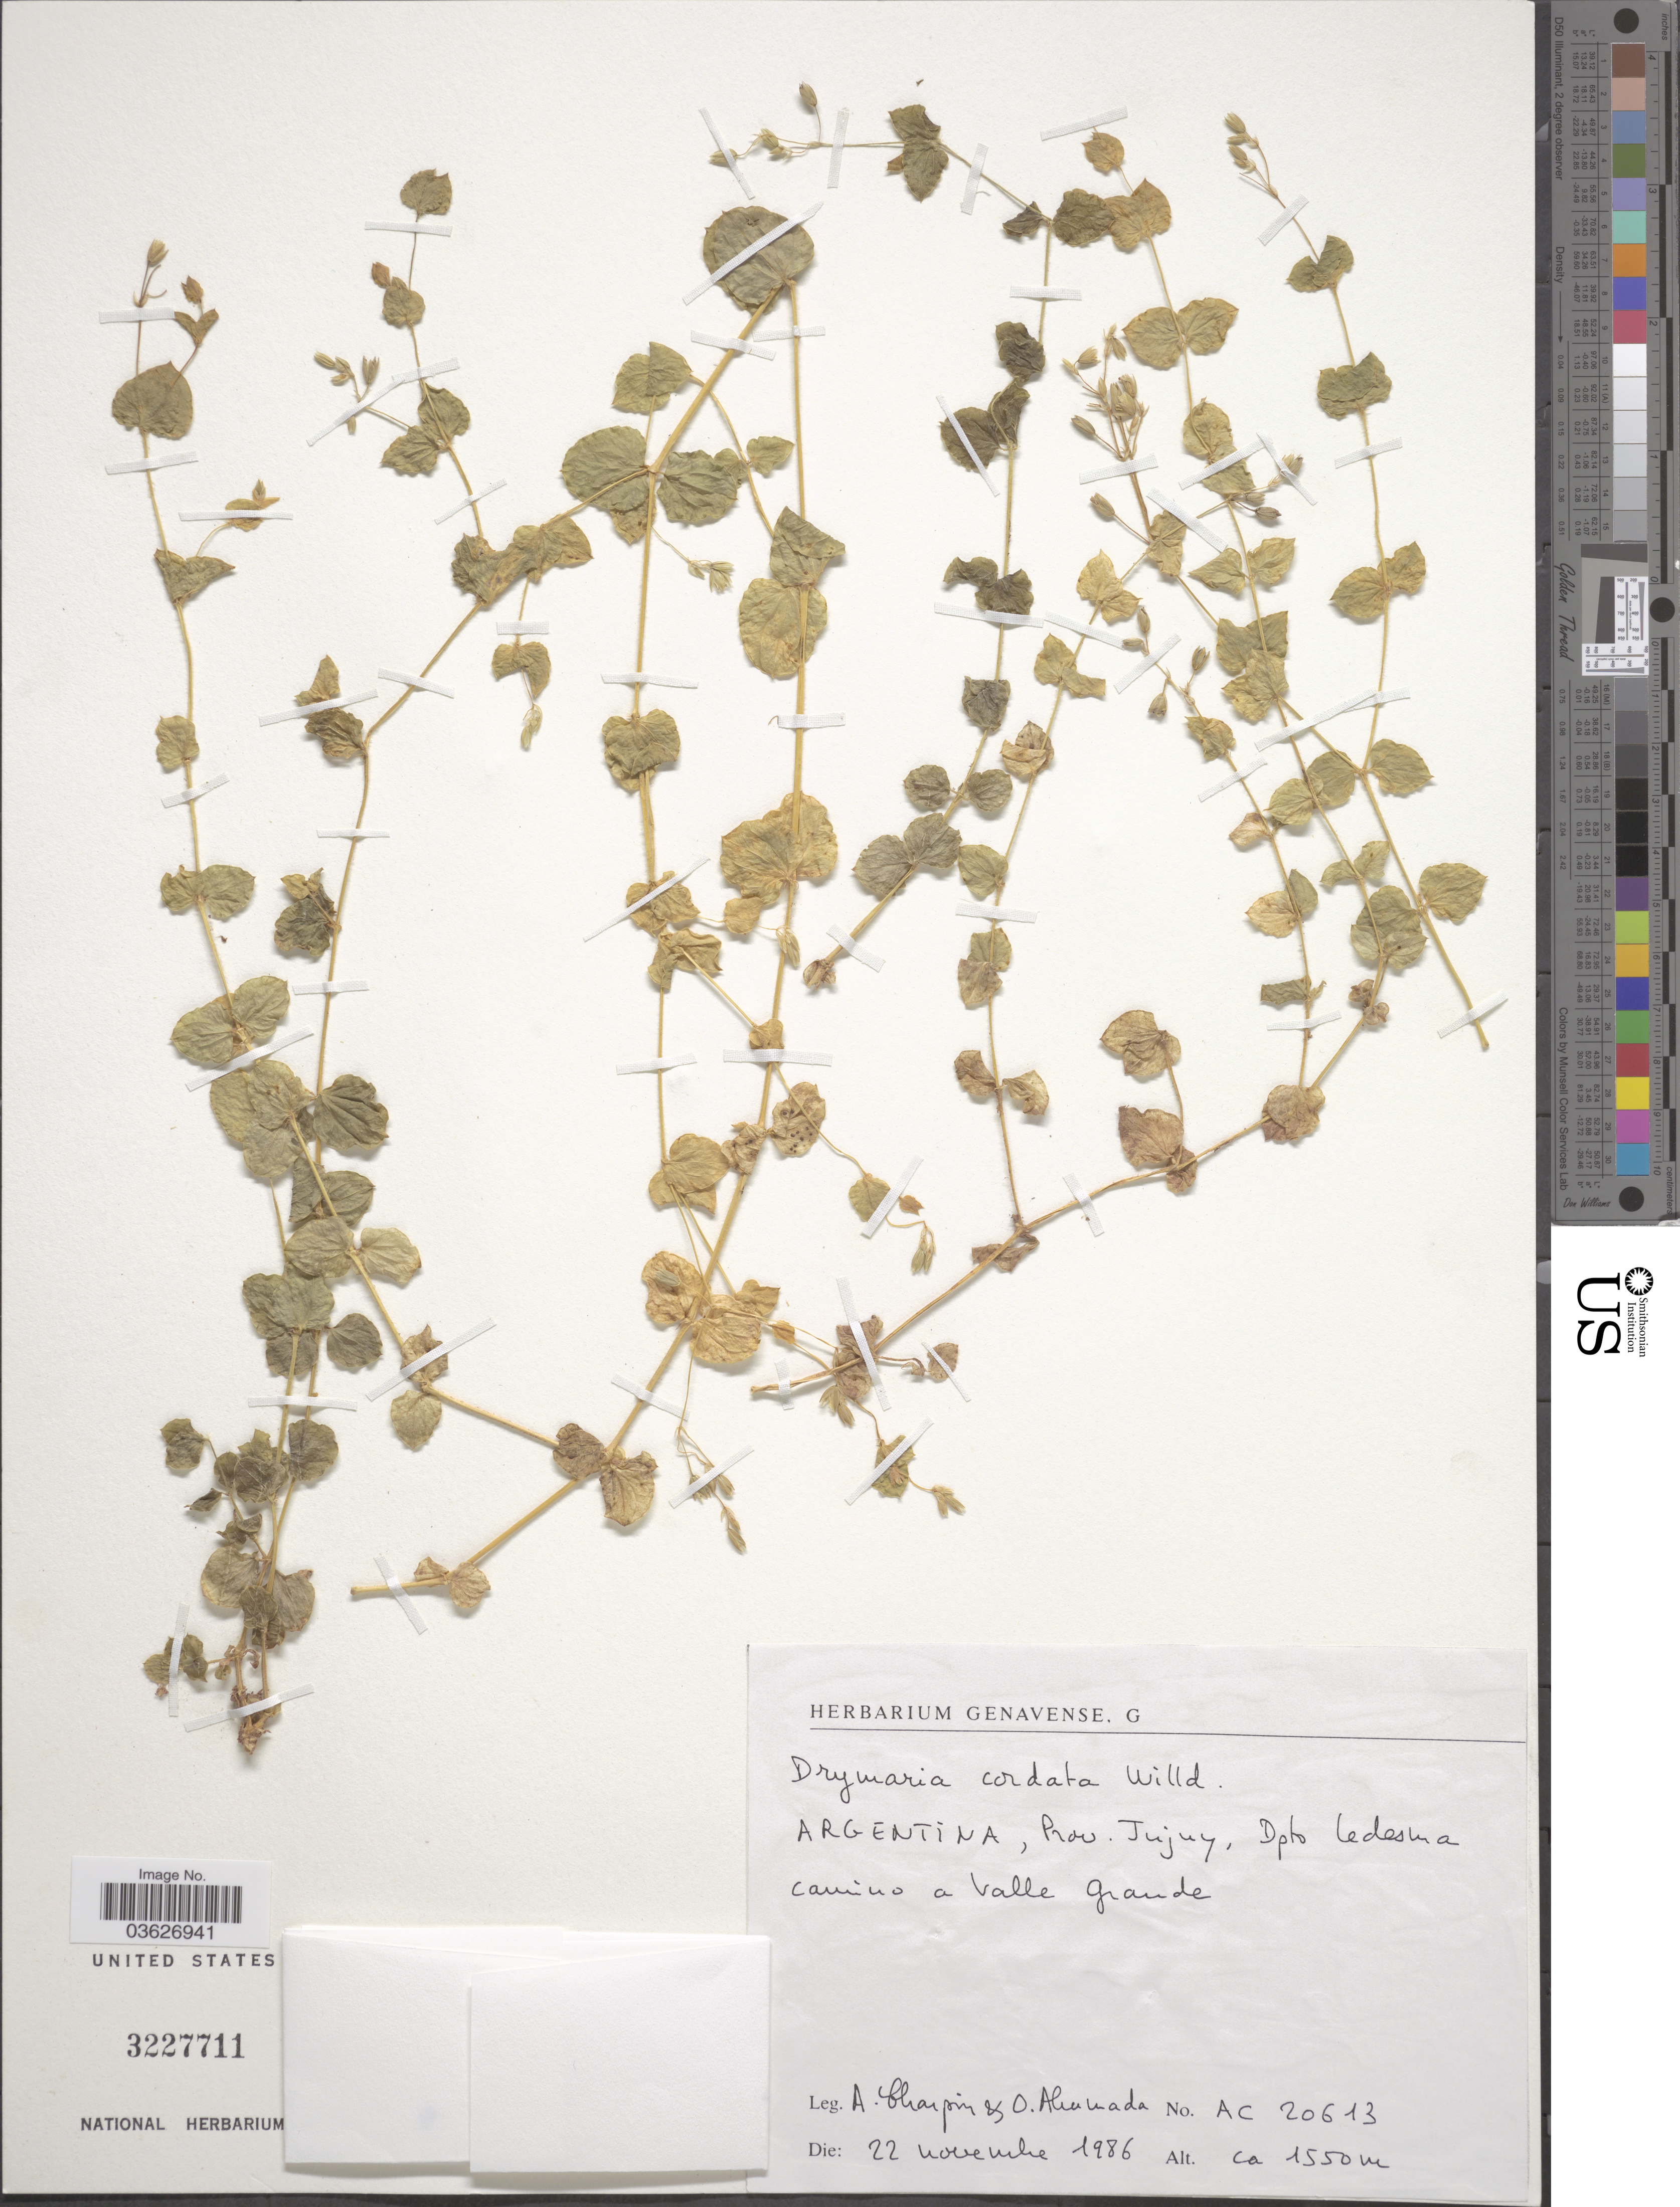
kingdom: Plantae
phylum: Tracheophyta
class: Magnoliopsida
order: Caryophyllales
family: Caryophyllaceae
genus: Drymaria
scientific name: Drymaria cordata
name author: (L.) Willd. ex Schult.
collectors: A. Charpin & O. Ahumada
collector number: AC20613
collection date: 1986-11-22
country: Argentina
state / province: Jujuy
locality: Dpto Ledesma camino a Valle Grande.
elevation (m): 1550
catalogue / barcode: US 3227711